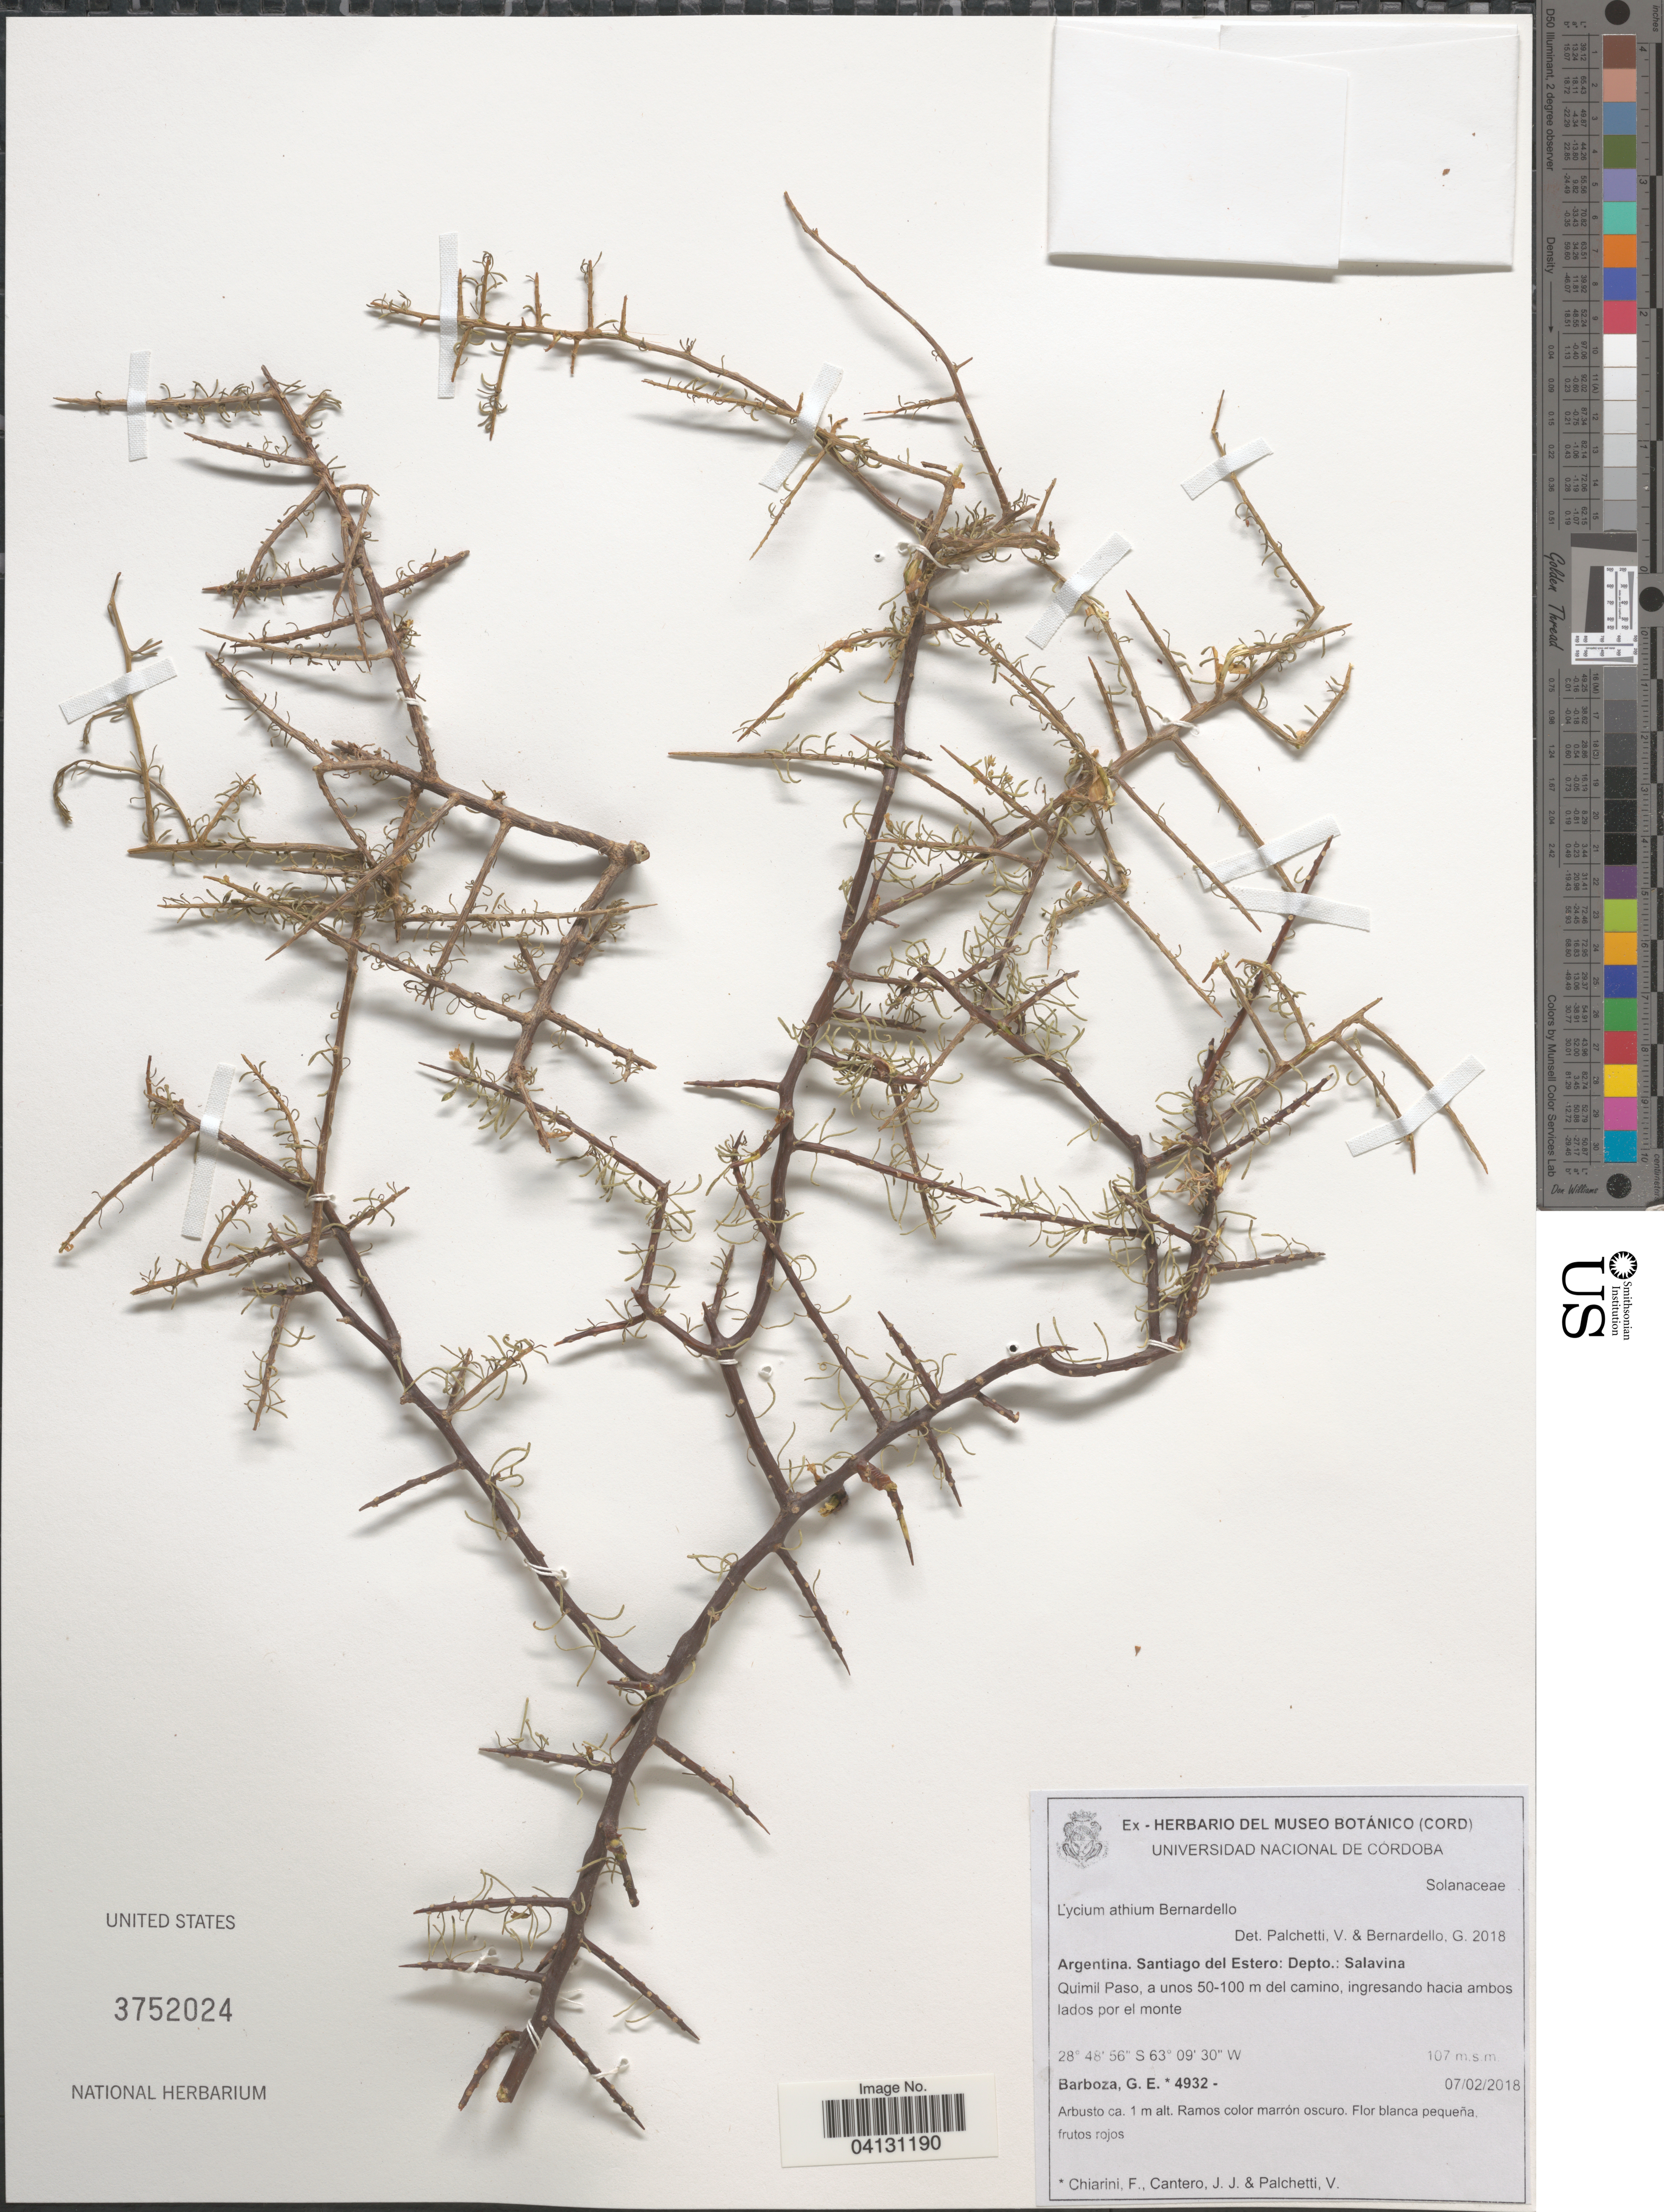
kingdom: Plantae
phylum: Tracheophyta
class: Magnoliopsida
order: Solanales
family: Solanaceae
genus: Lycium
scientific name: Lycium athium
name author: Bernardello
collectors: G. E. Barboza, F. E. Chiarini, J. Cantero & V. Palchetti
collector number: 4932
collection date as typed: Transcribed d/m/y: 7/2/2018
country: Argentina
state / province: Santiago del Estero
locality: Depto.: Salavina. Quimil Paso, a unos 50-100 m del camino, ingresando hacia ambos lados por el monte.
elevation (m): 107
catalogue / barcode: US 3752024